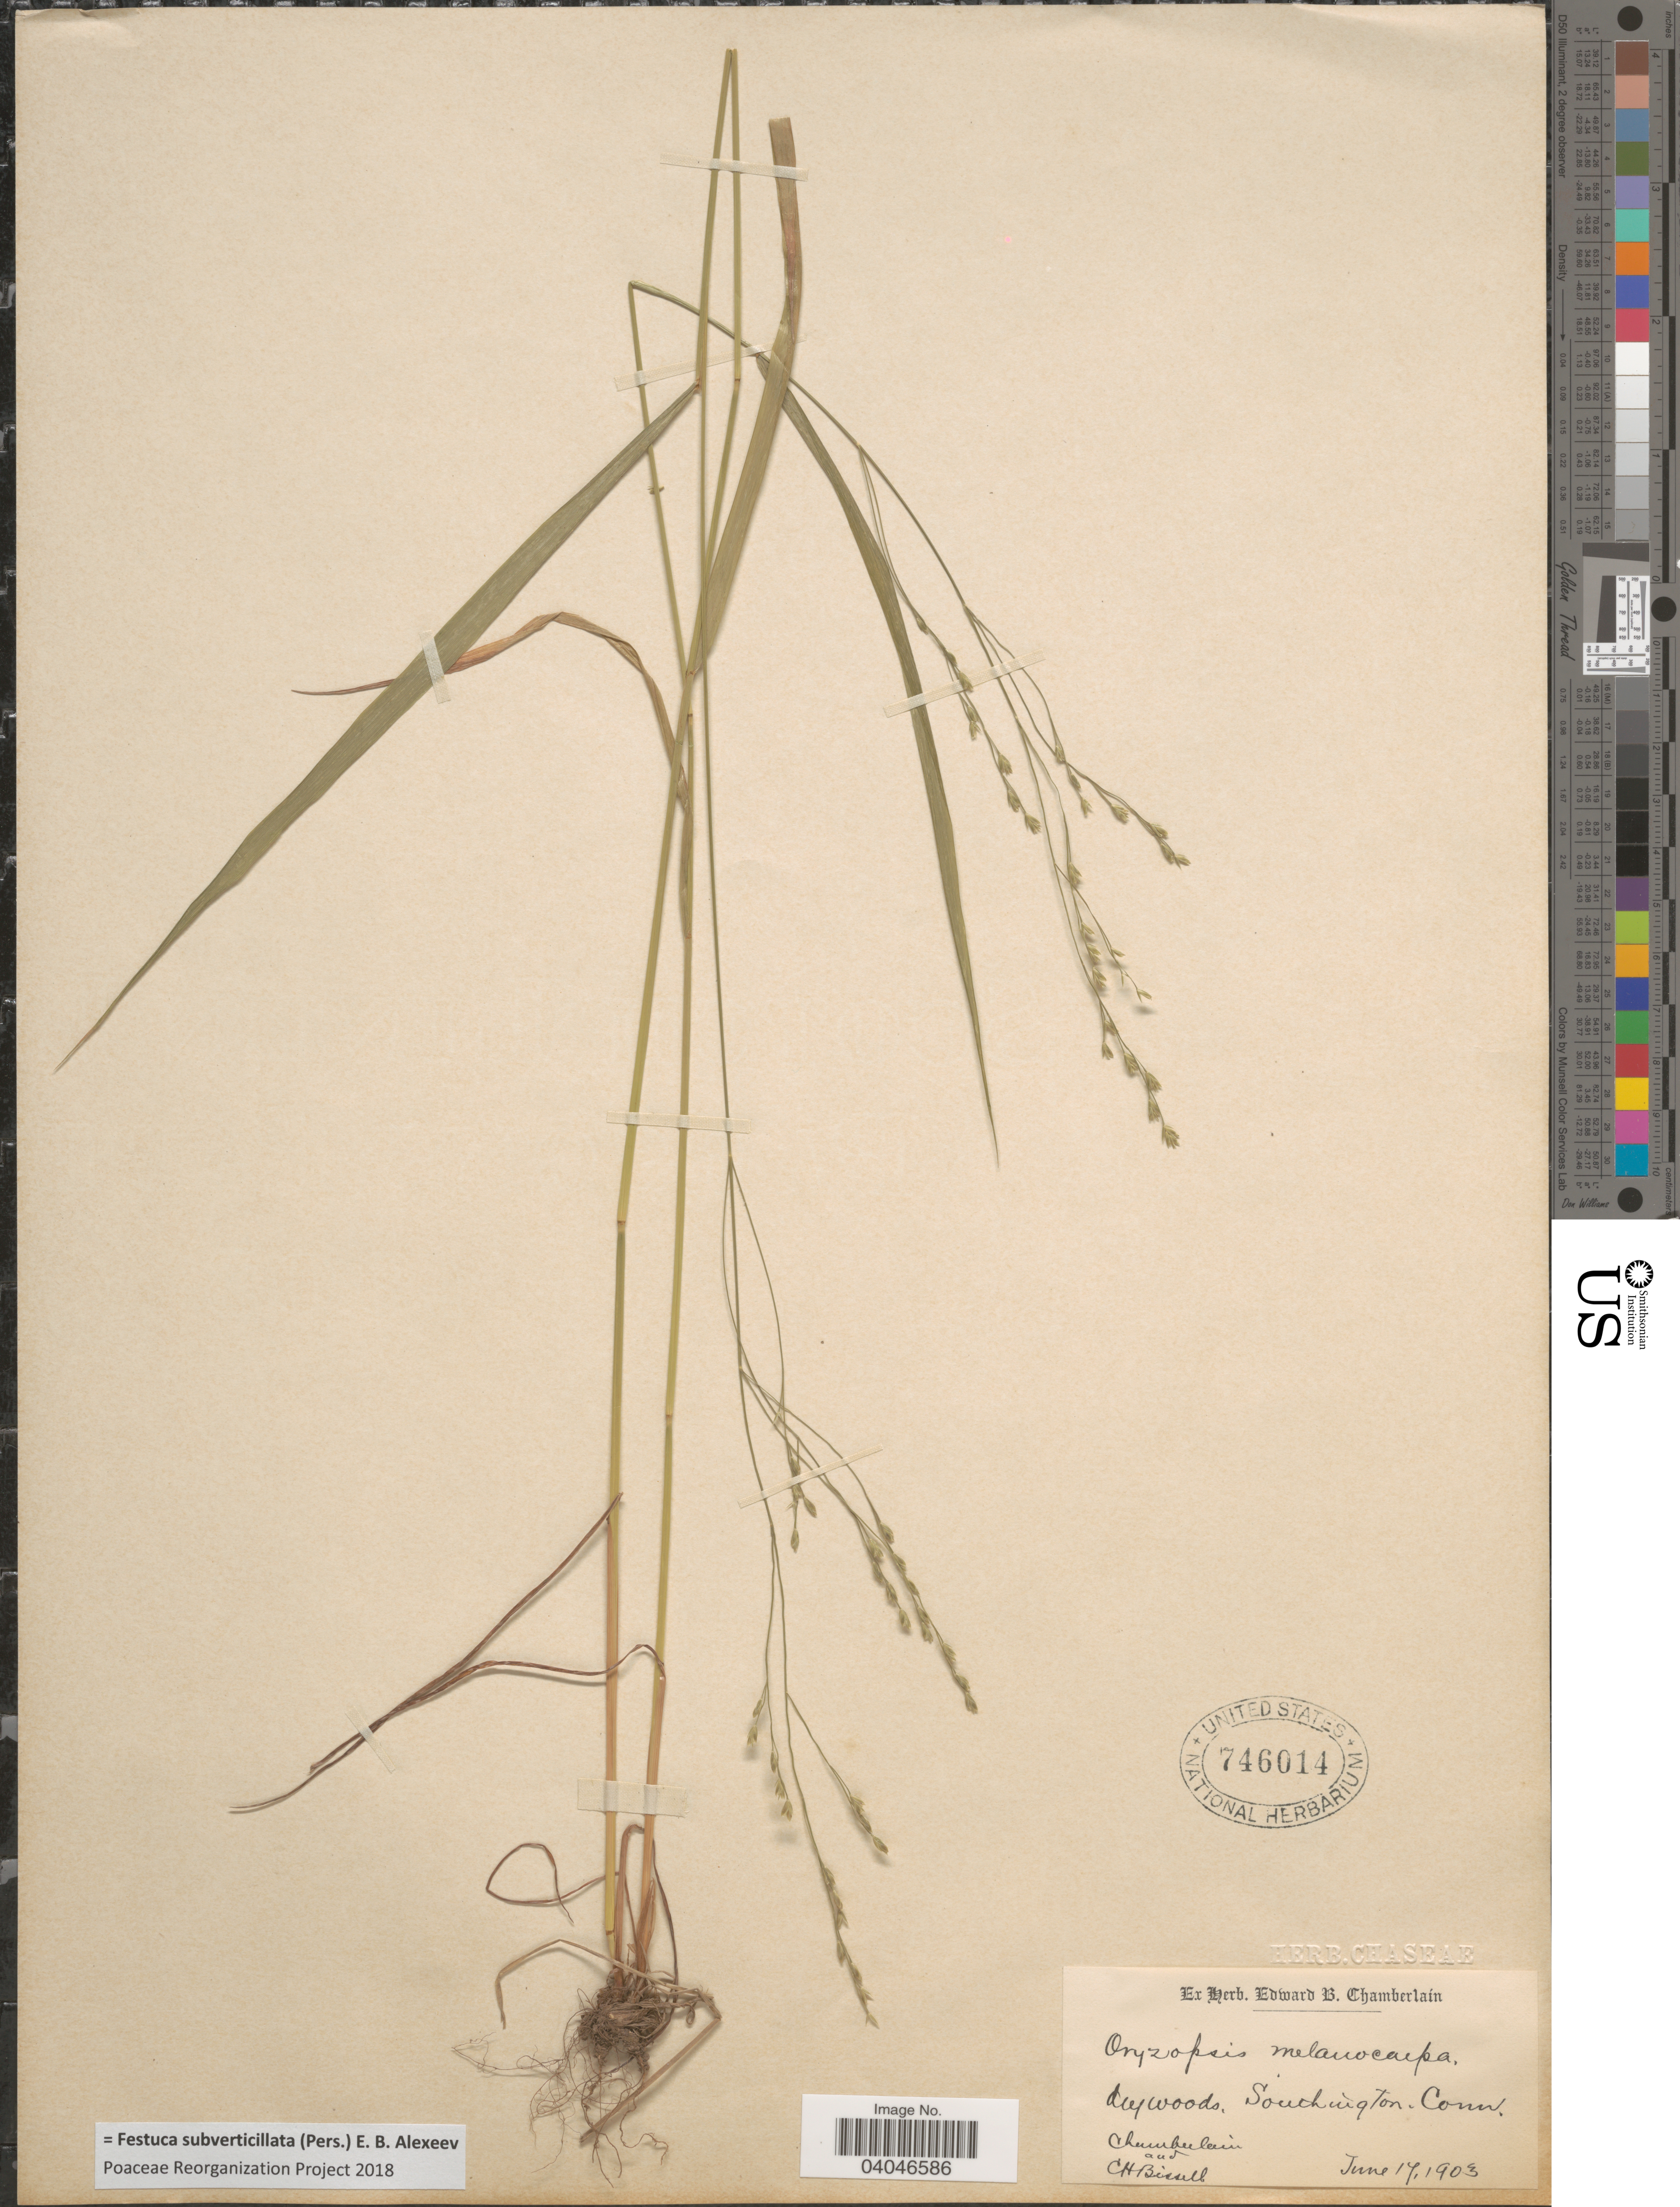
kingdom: Plantae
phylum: Tracheophyta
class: Liliopsida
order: Poales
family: Poaceae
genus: Festuca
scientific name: Festuca subverticillata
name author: (Pers.) E.B. Alexeev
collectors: E. Chamberlain & C. Bissell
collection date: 1903-06-17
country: United States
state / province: Connecticut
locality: Dry woods, Southington.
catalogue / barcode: US 746014